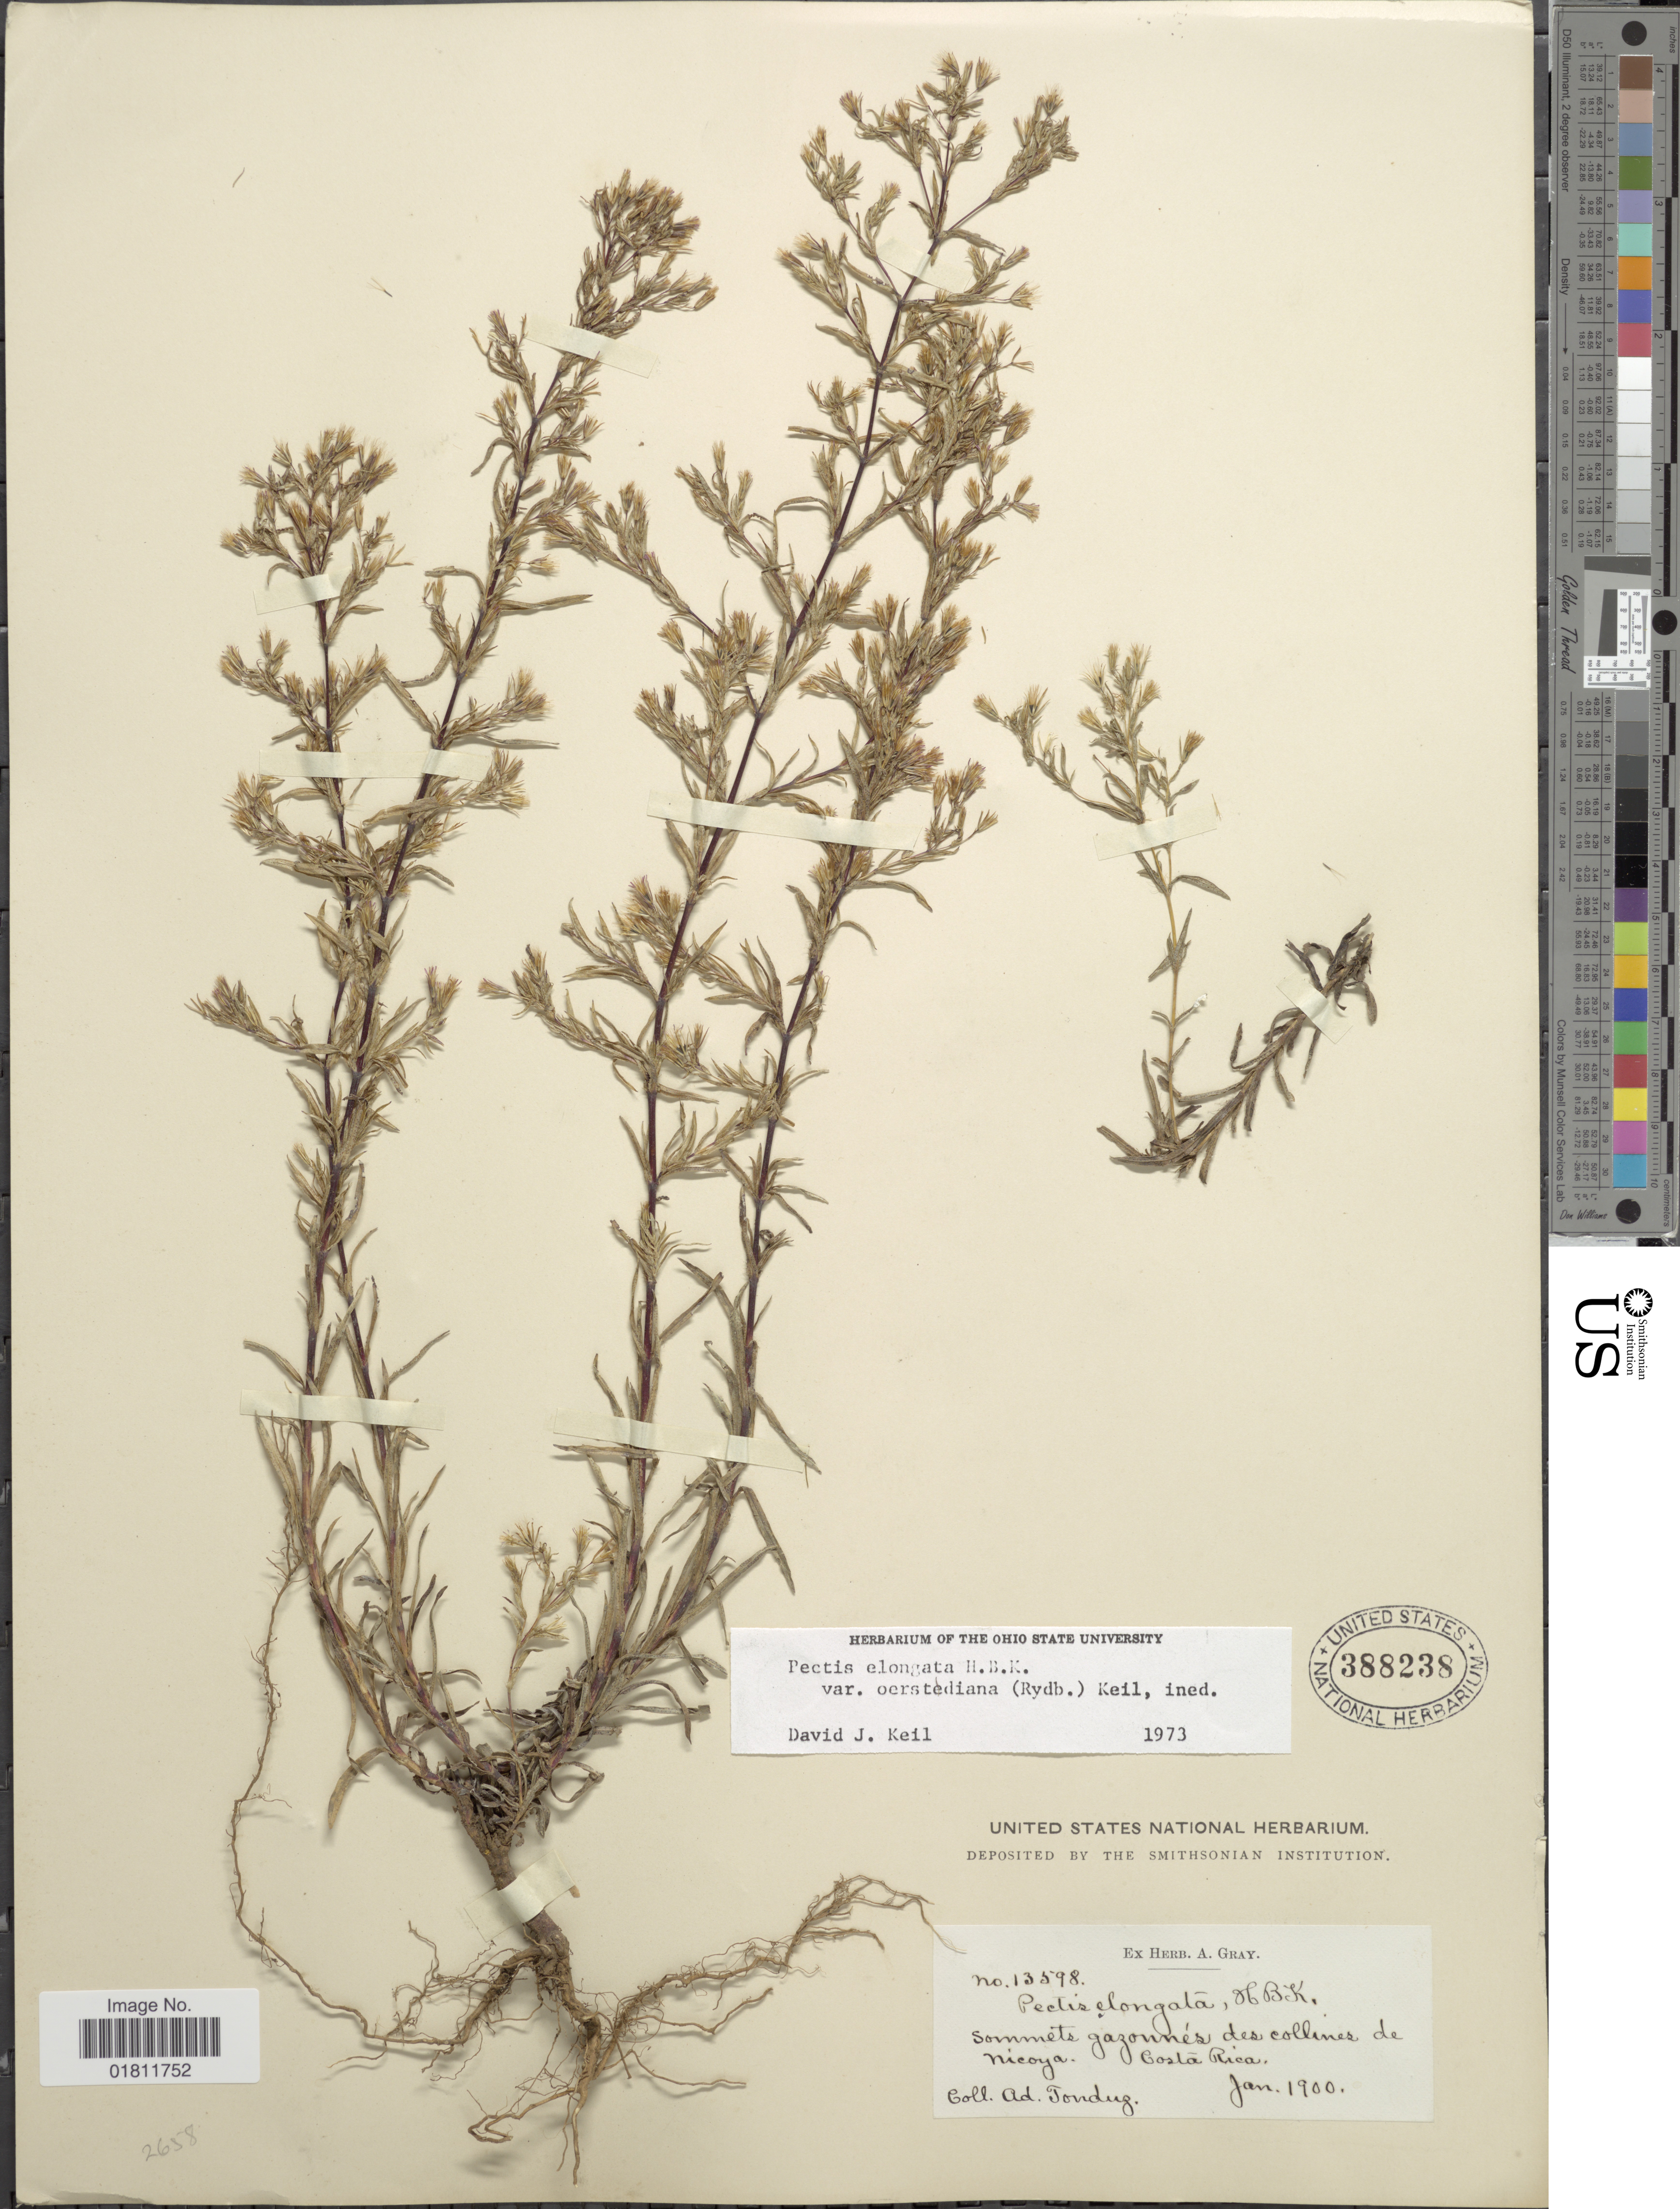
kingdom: Plantae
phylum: Tracheophyta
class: Magnoliopsida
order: Asterales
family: Asteraceae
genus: Pectis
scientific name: Pectis elongata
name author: Kunth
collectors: A. Tonduz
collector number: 13598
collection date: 1900-01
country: Costa Rica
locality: Sommets gazonnes des collinez de Nicoya, Costa Rica.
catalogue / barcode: US 388238